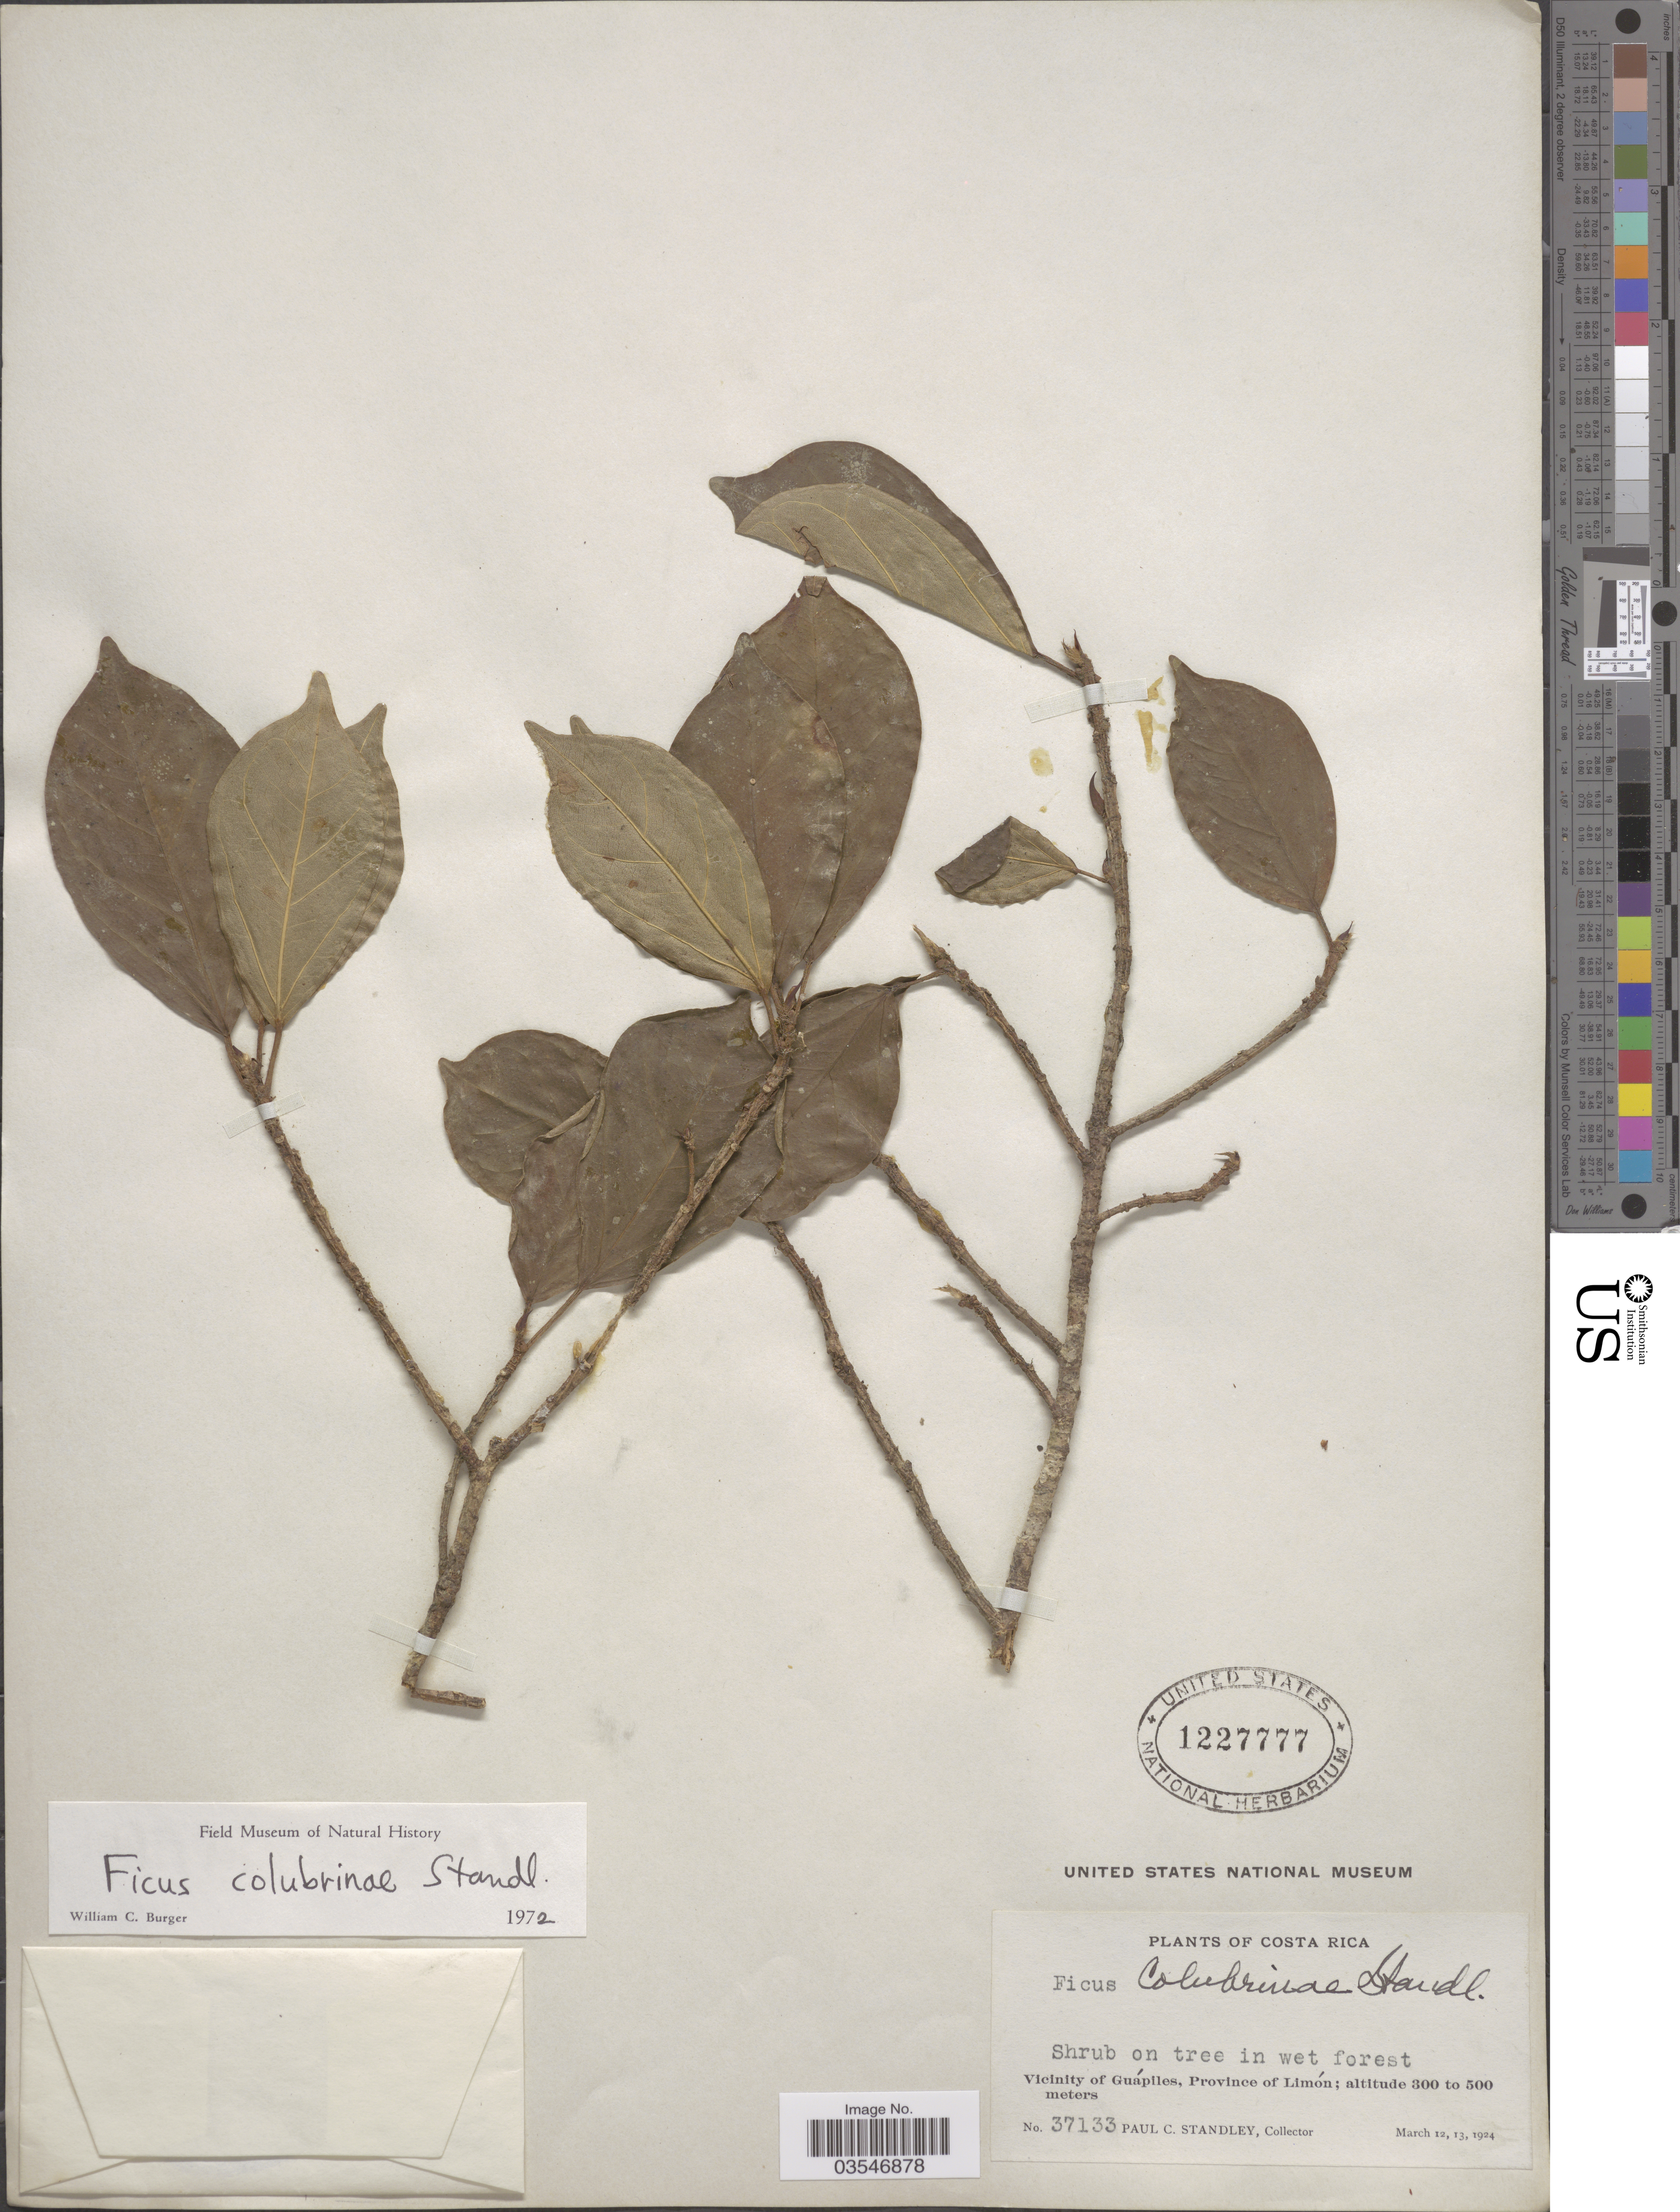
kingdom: Plantae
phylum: Tracheophyta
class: Magnoliopsida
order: Rosales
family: Moraceae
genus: Ficus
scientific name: Ficus colubrinae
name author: Standl.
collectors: P. C. Standley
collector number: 37133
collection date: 1924-03-12/1924-03-13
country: Costa Rica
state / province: Limón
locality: Vicinity of Guápiles.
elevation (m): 300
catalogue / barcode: US 1227777